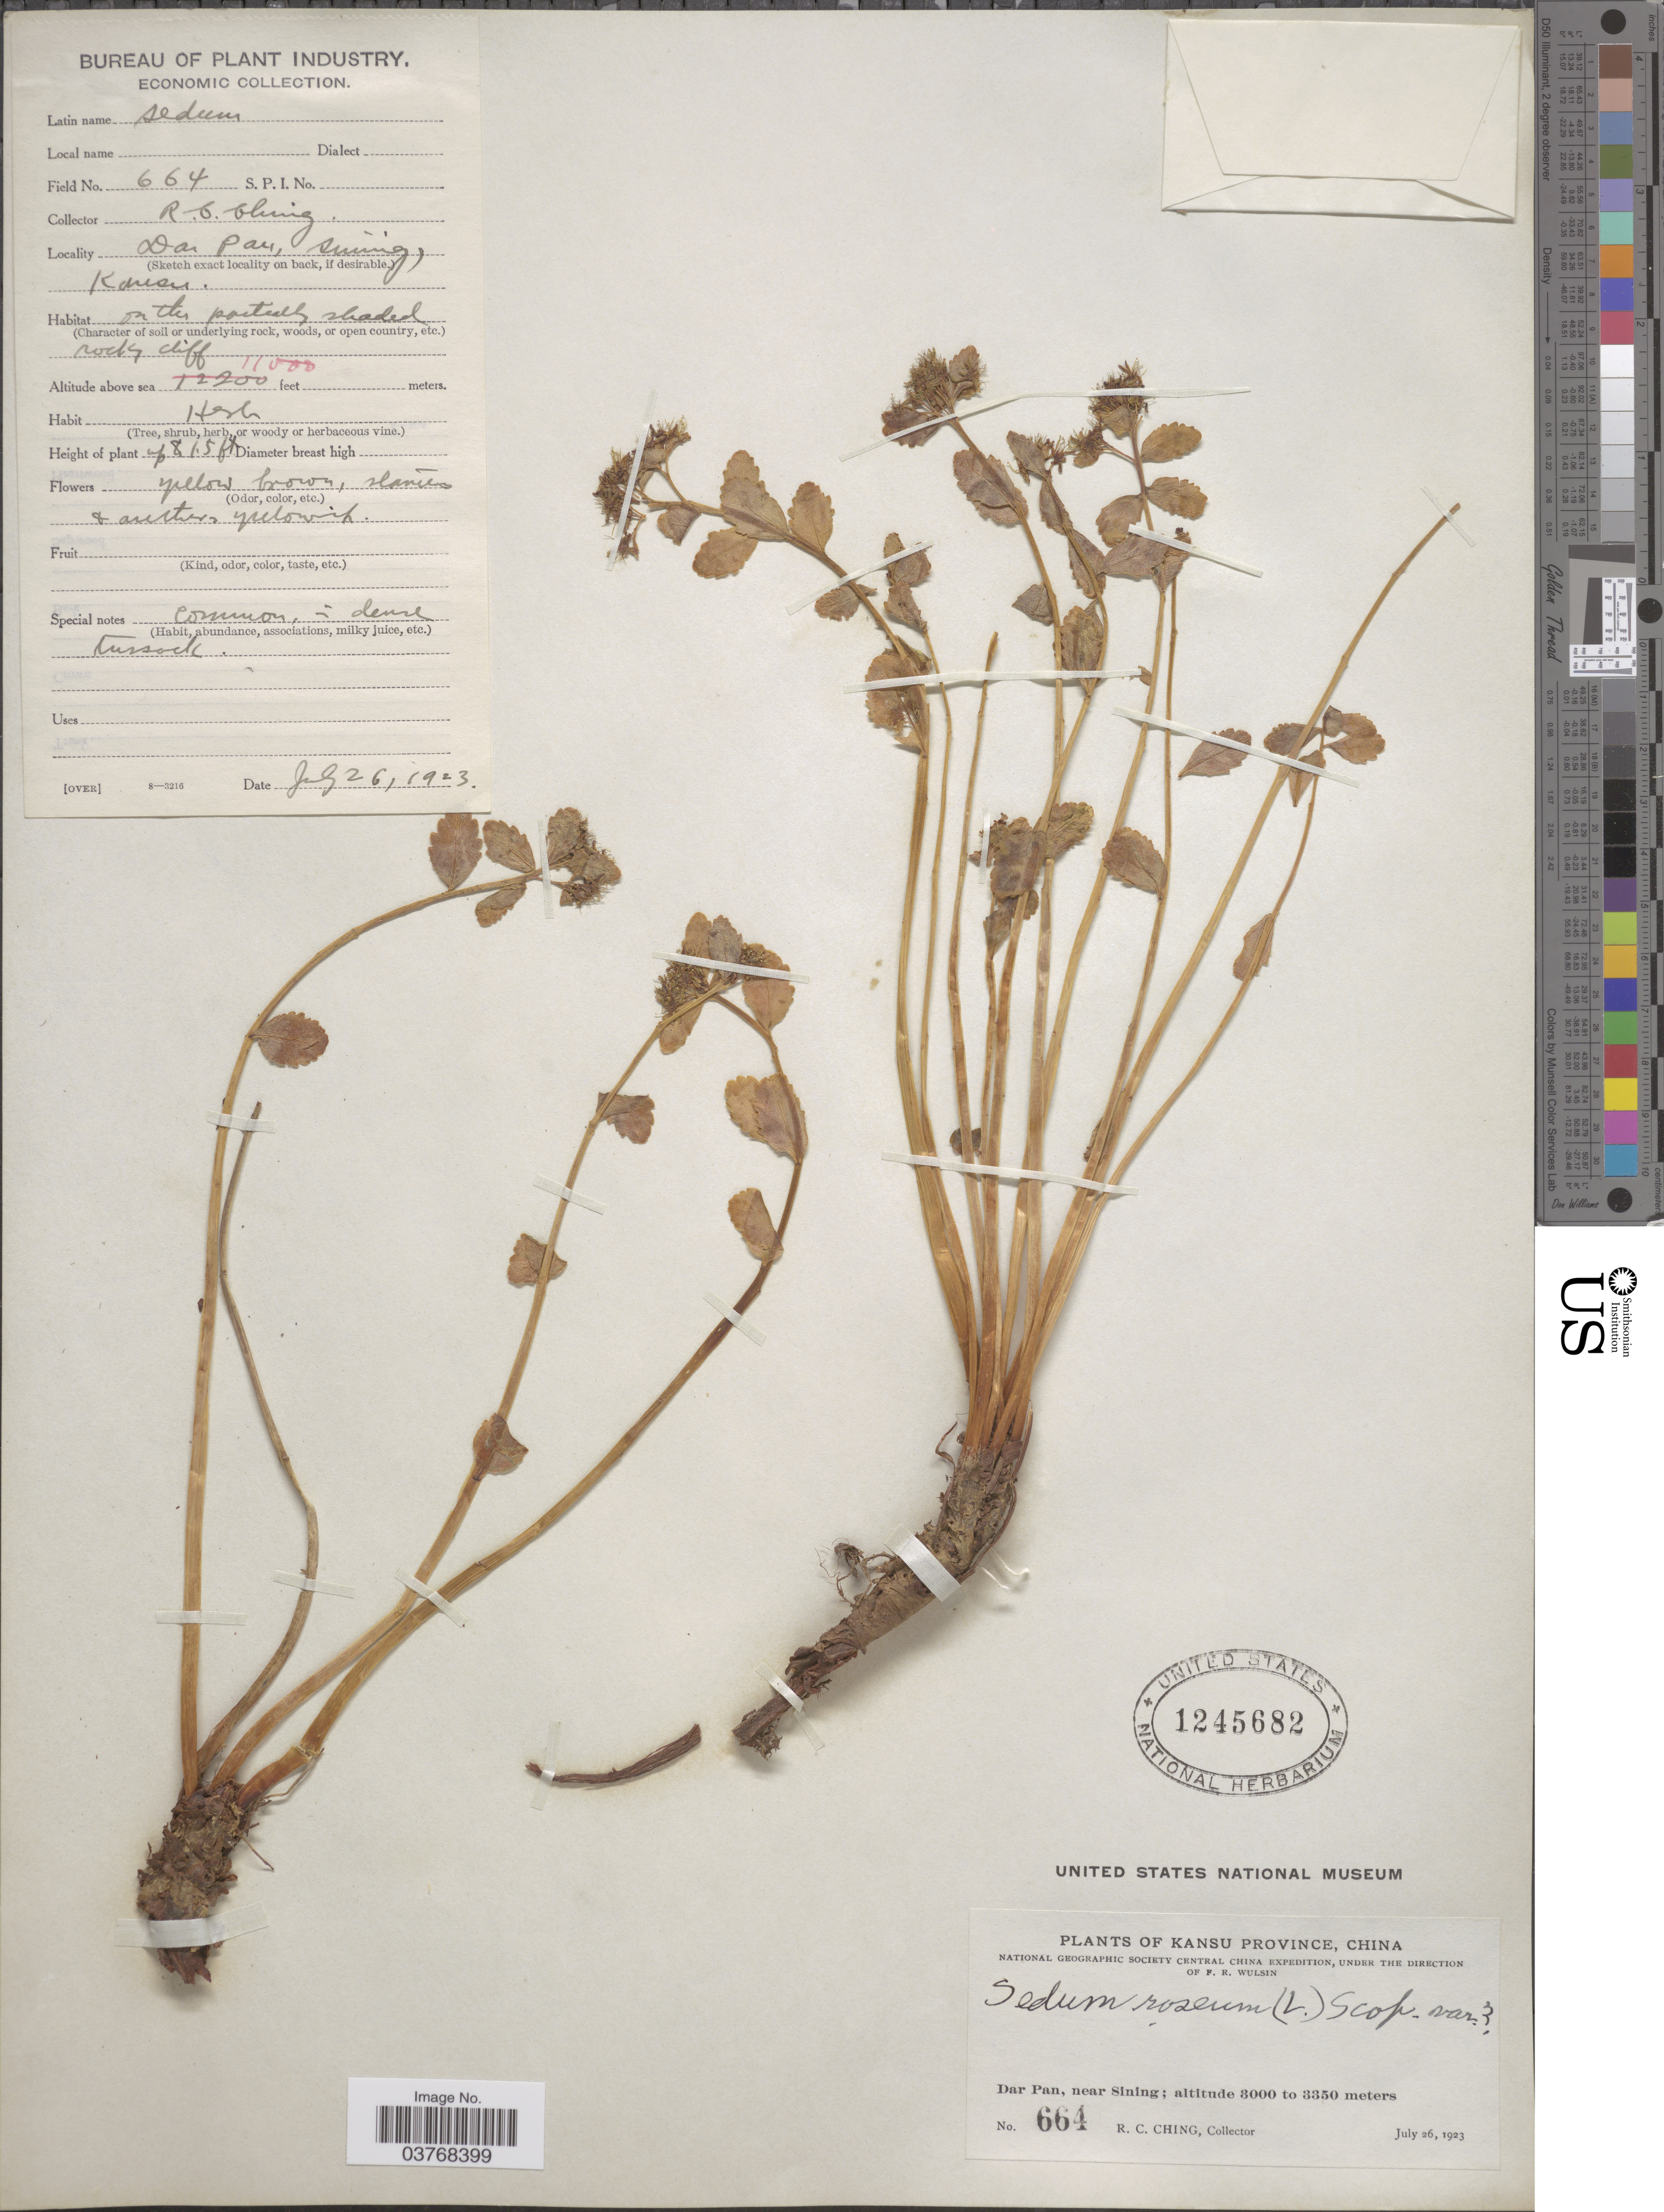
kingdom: Plantae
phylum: Tracheophyta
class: Magnoliopsida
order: Saxifragales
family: Crassulaceae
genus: Rhodiola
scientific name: Rhodiola sp.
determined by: Strong, Mark T., (BOT), Smithsonian Institution - National Museum of Natural History (UNITED STATES)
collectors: R. C. Ching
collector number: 664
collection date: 1923-07-26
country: China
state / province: Gansu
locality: Kansu Province. Dar Pan, near Sining.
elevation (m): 3353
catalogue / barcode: US 1245682